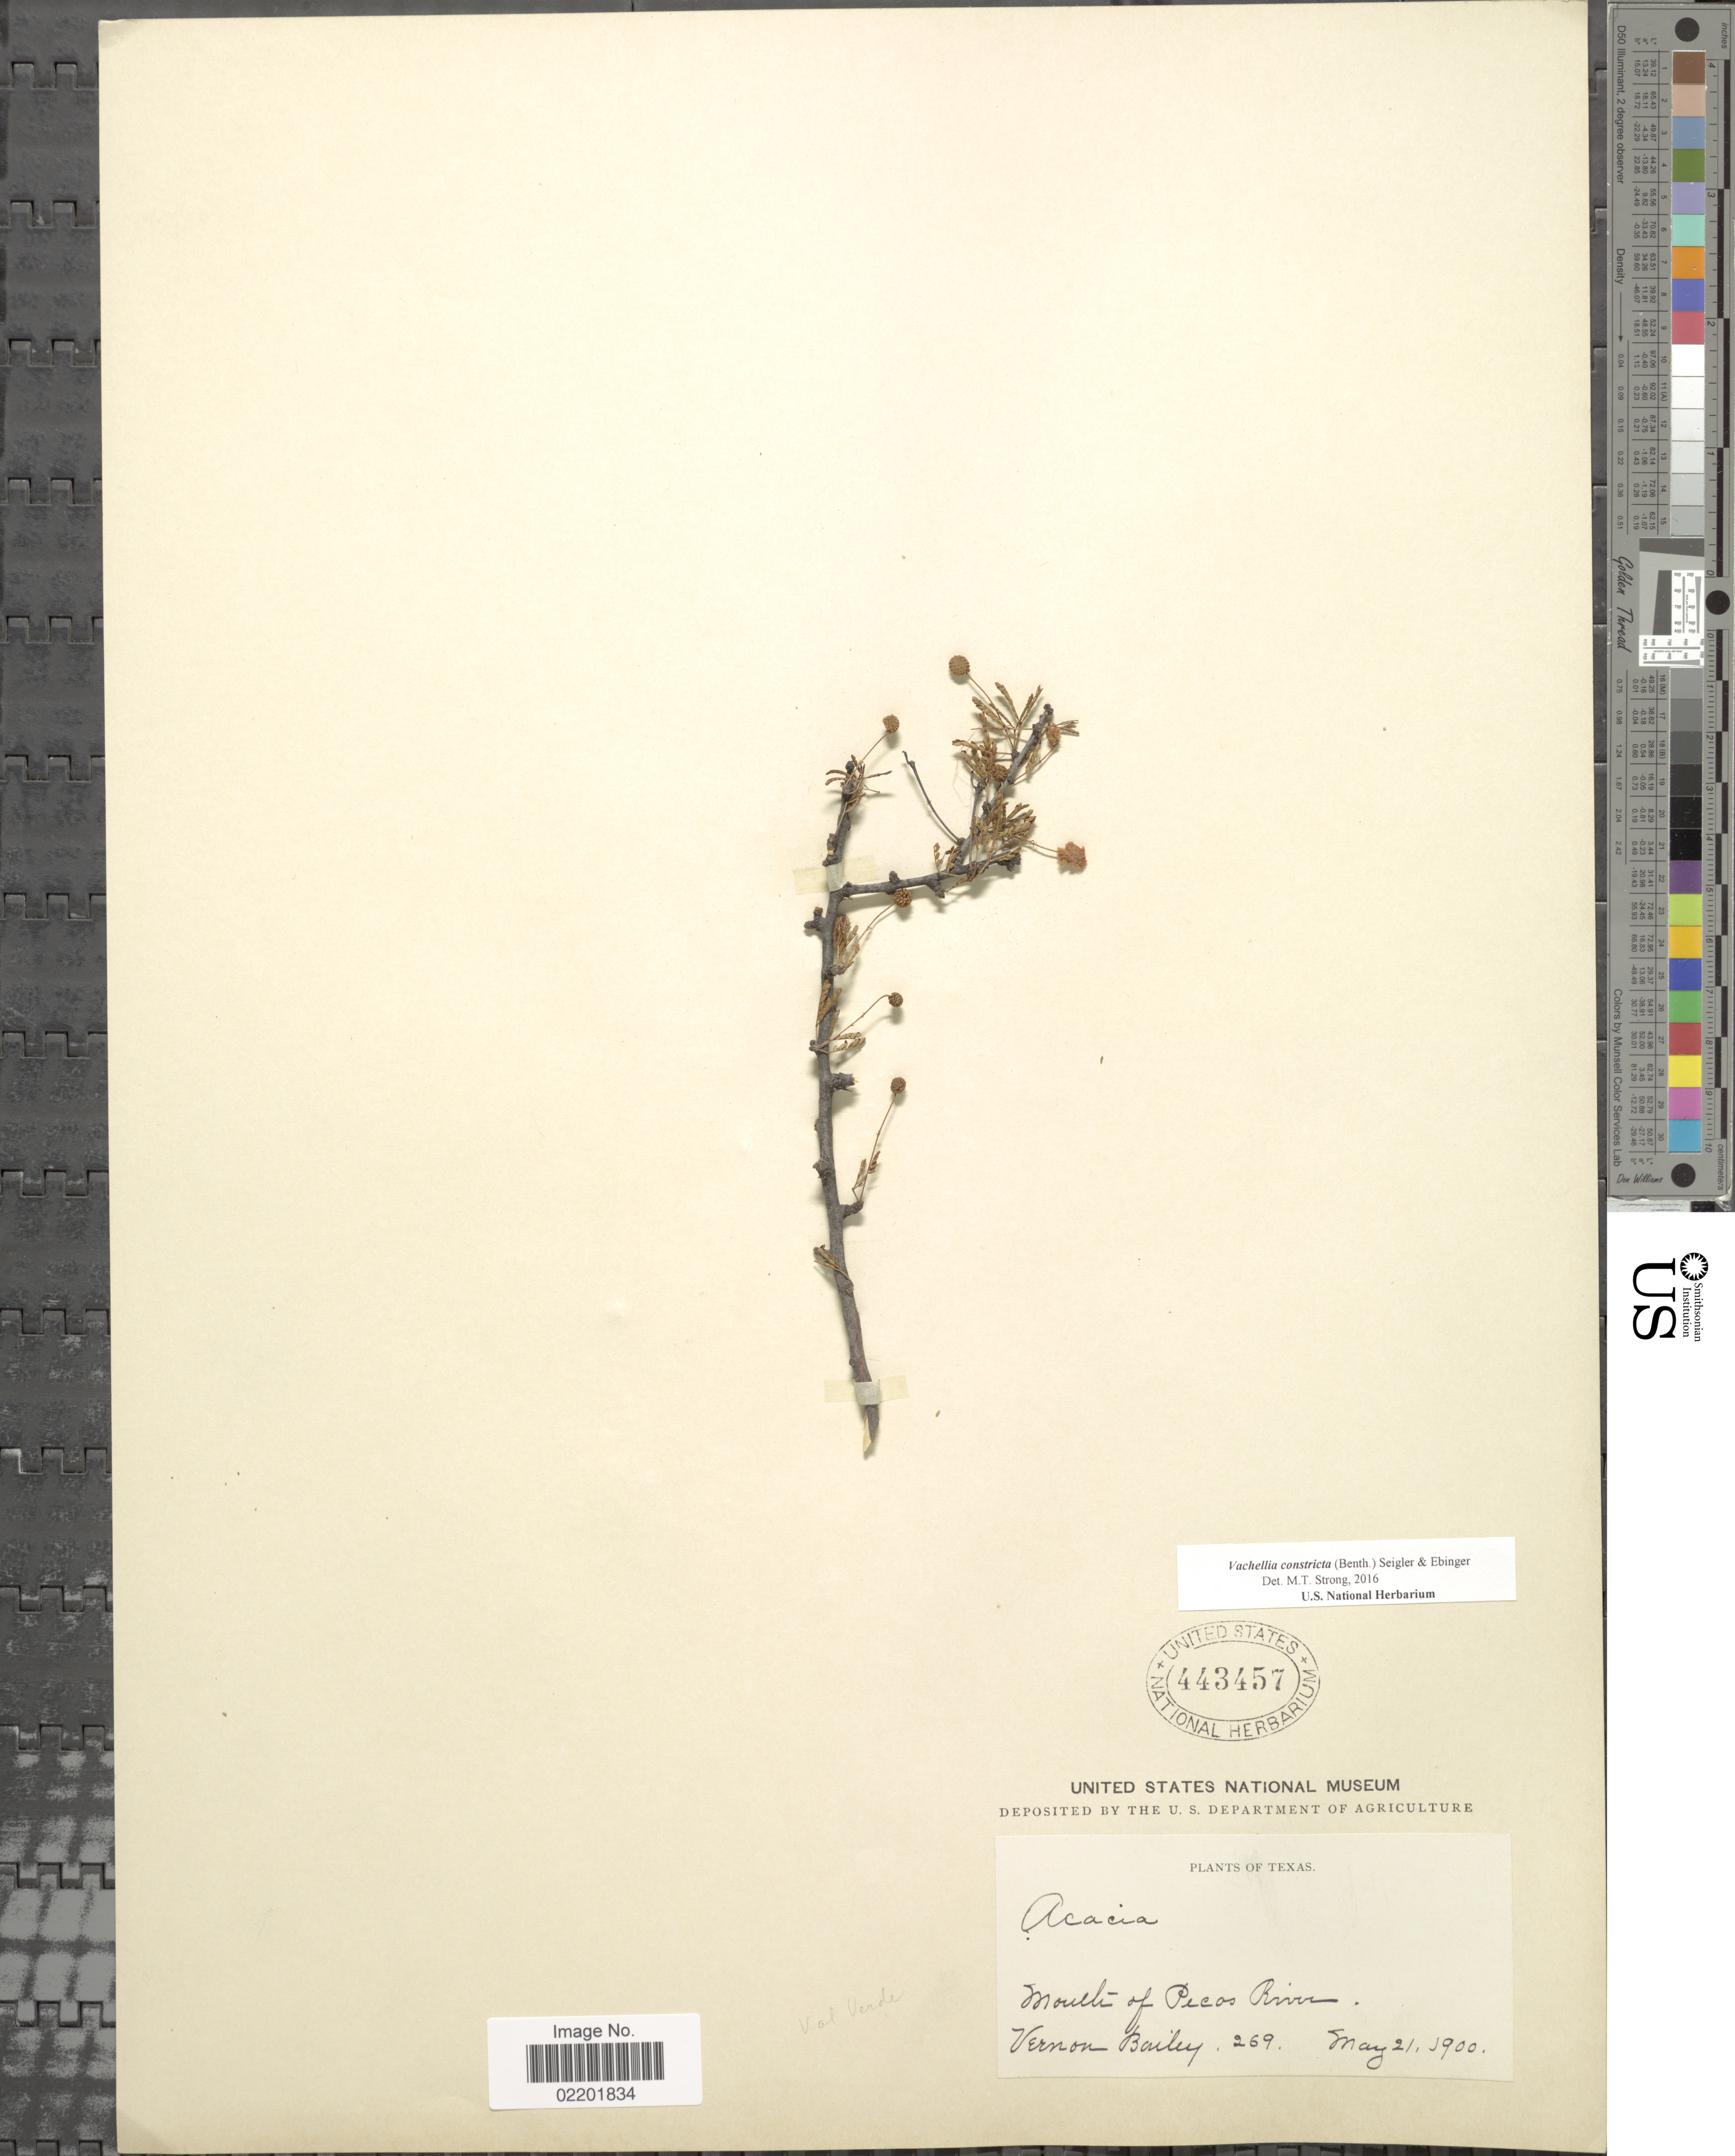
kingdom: Plantae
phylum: Tracheophyta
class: Magnoliopsida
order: Fabales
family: Fabaceae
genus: Vachellia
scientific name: Vachellia constricta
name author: (Benth.) Seigler & Ebinger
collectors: V. O. Bailey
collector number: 269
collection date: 1900-05-21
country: United States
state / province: Texas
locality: Mouth of Pecos River, Val Verde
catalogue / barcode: US 443457